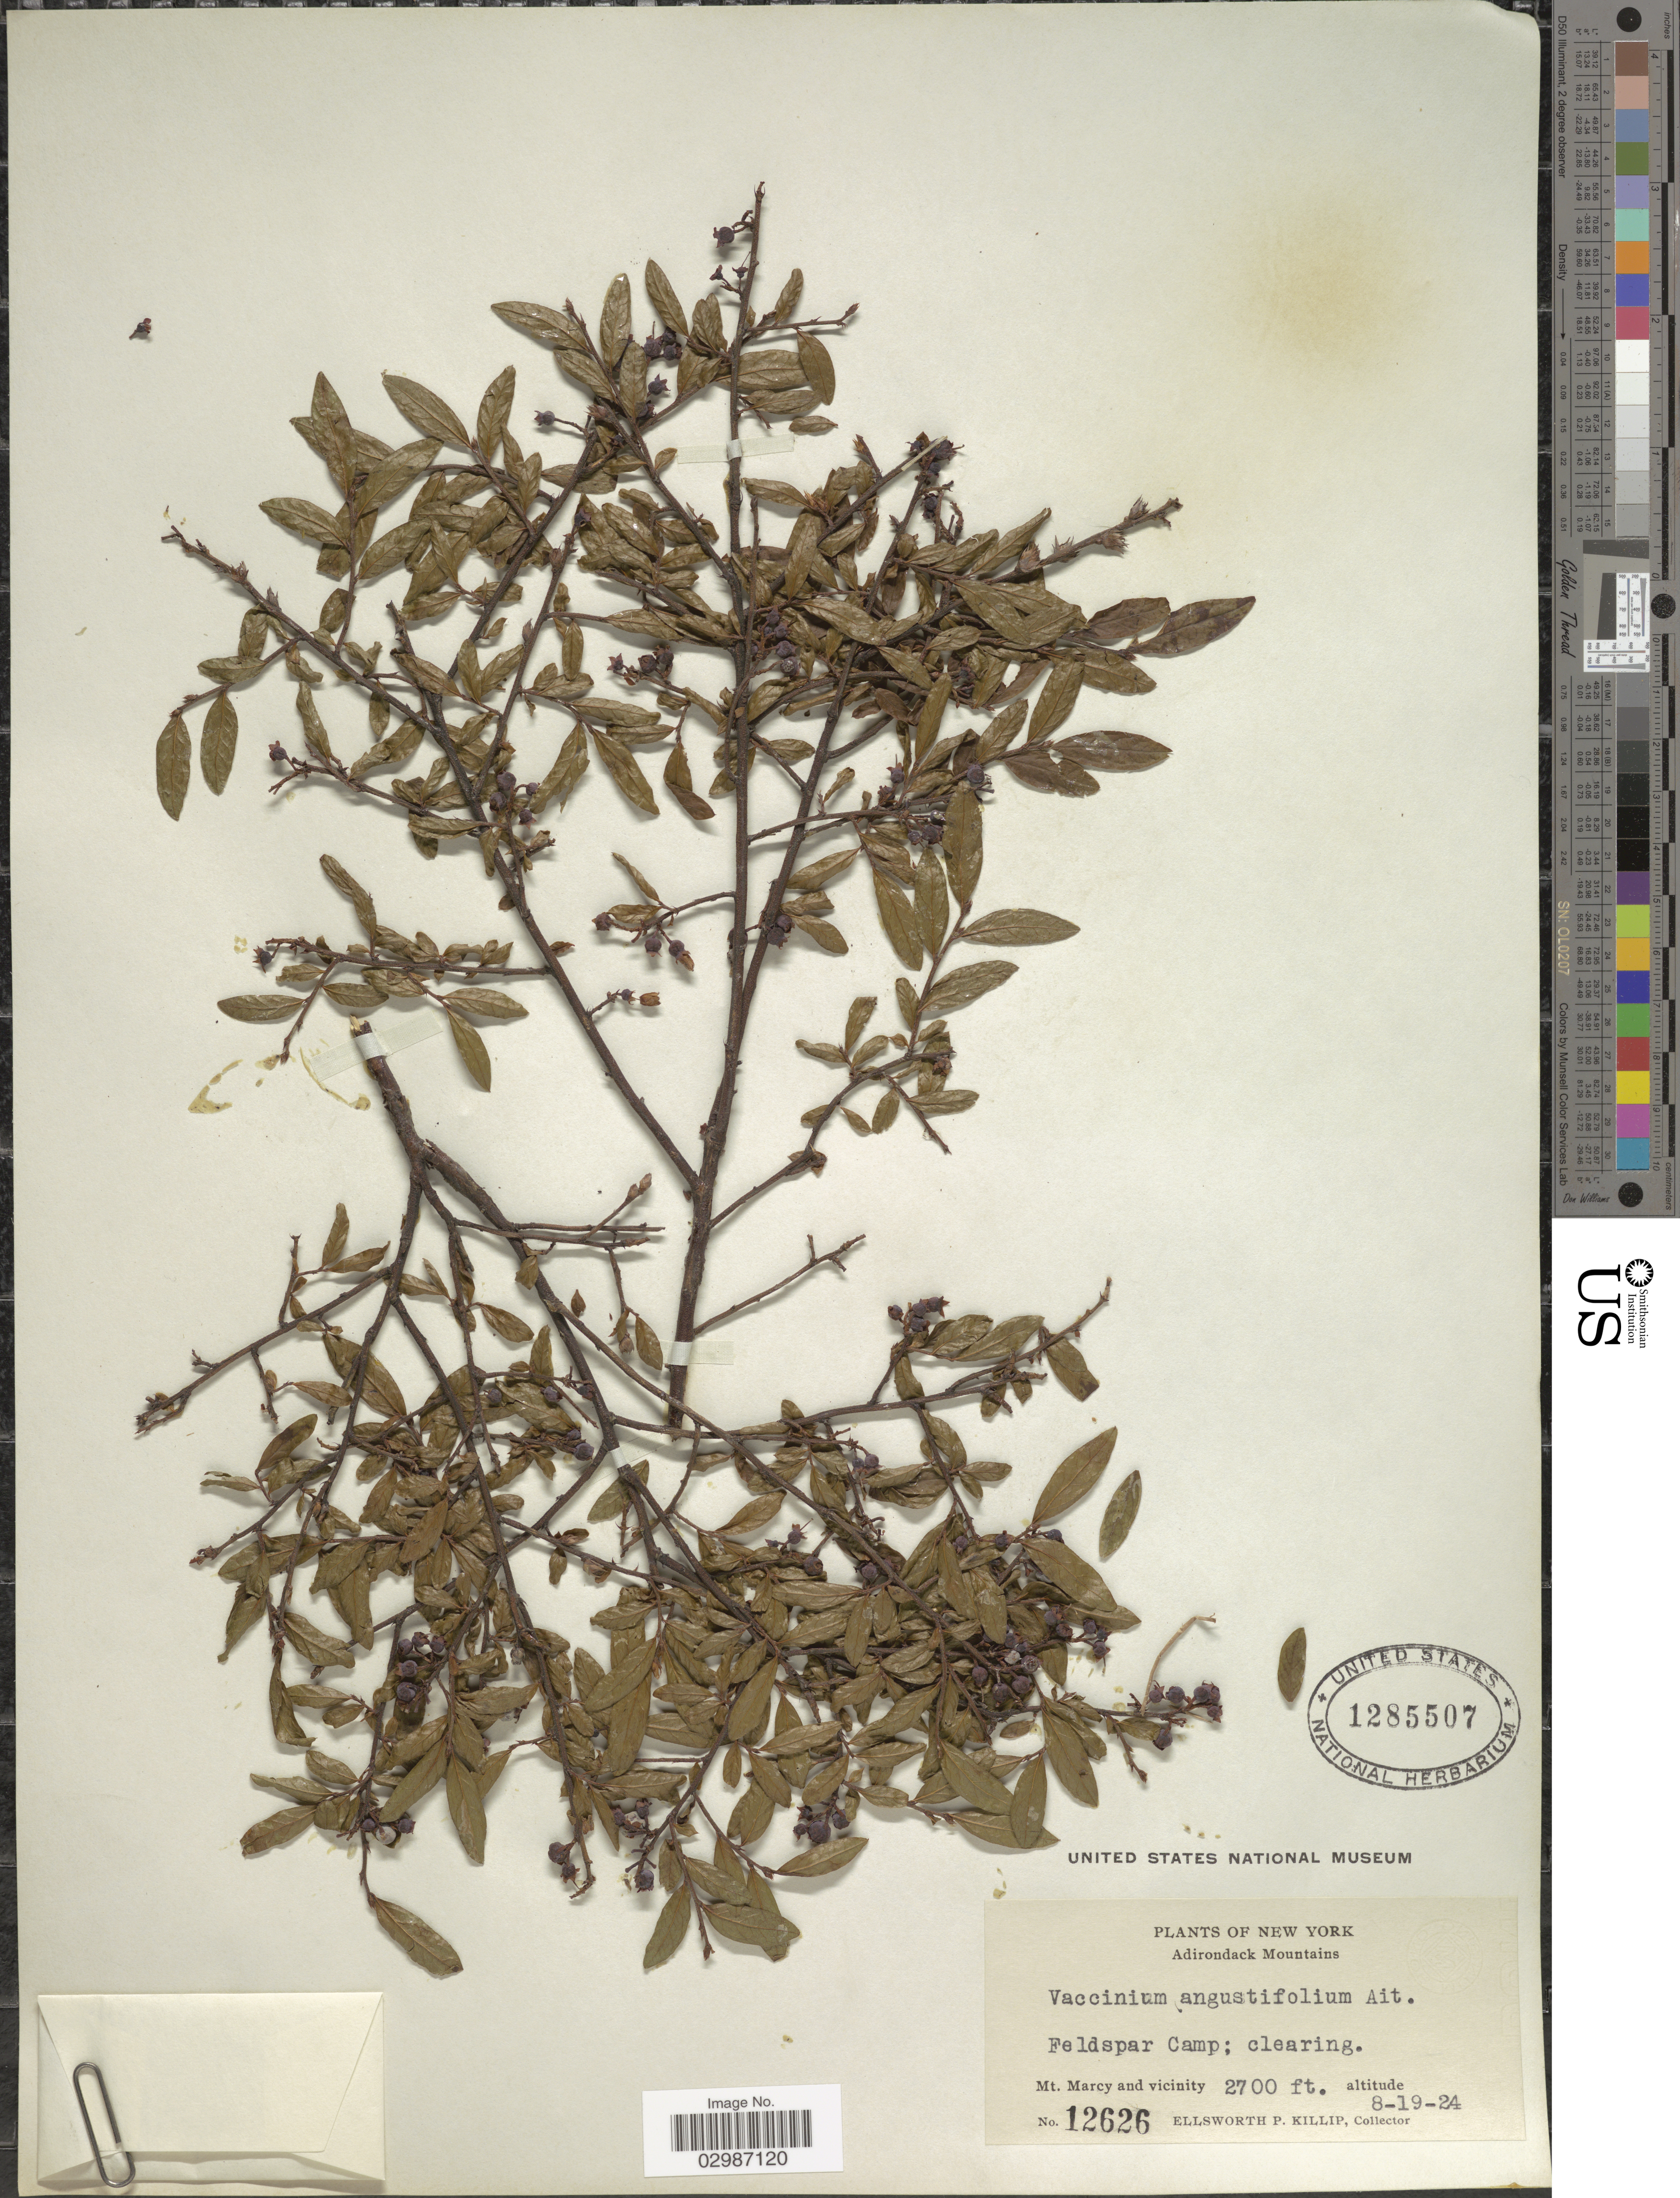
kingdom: Plantae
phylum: Tracheophyta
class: Magnoliopsida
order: Ericales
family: Ericaceae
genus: Vaccinium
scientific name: Vaccinium angustifolium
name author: Aiton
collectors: E. P. Killip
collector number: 12626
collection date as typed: Transcribed d/m/y: 19/8/24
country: United States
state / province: New York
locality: Adirondack Mountains. Feldspar Camp; clearing. Mt. Marcy and vicinity.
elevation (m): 823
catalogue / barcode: US 1285507